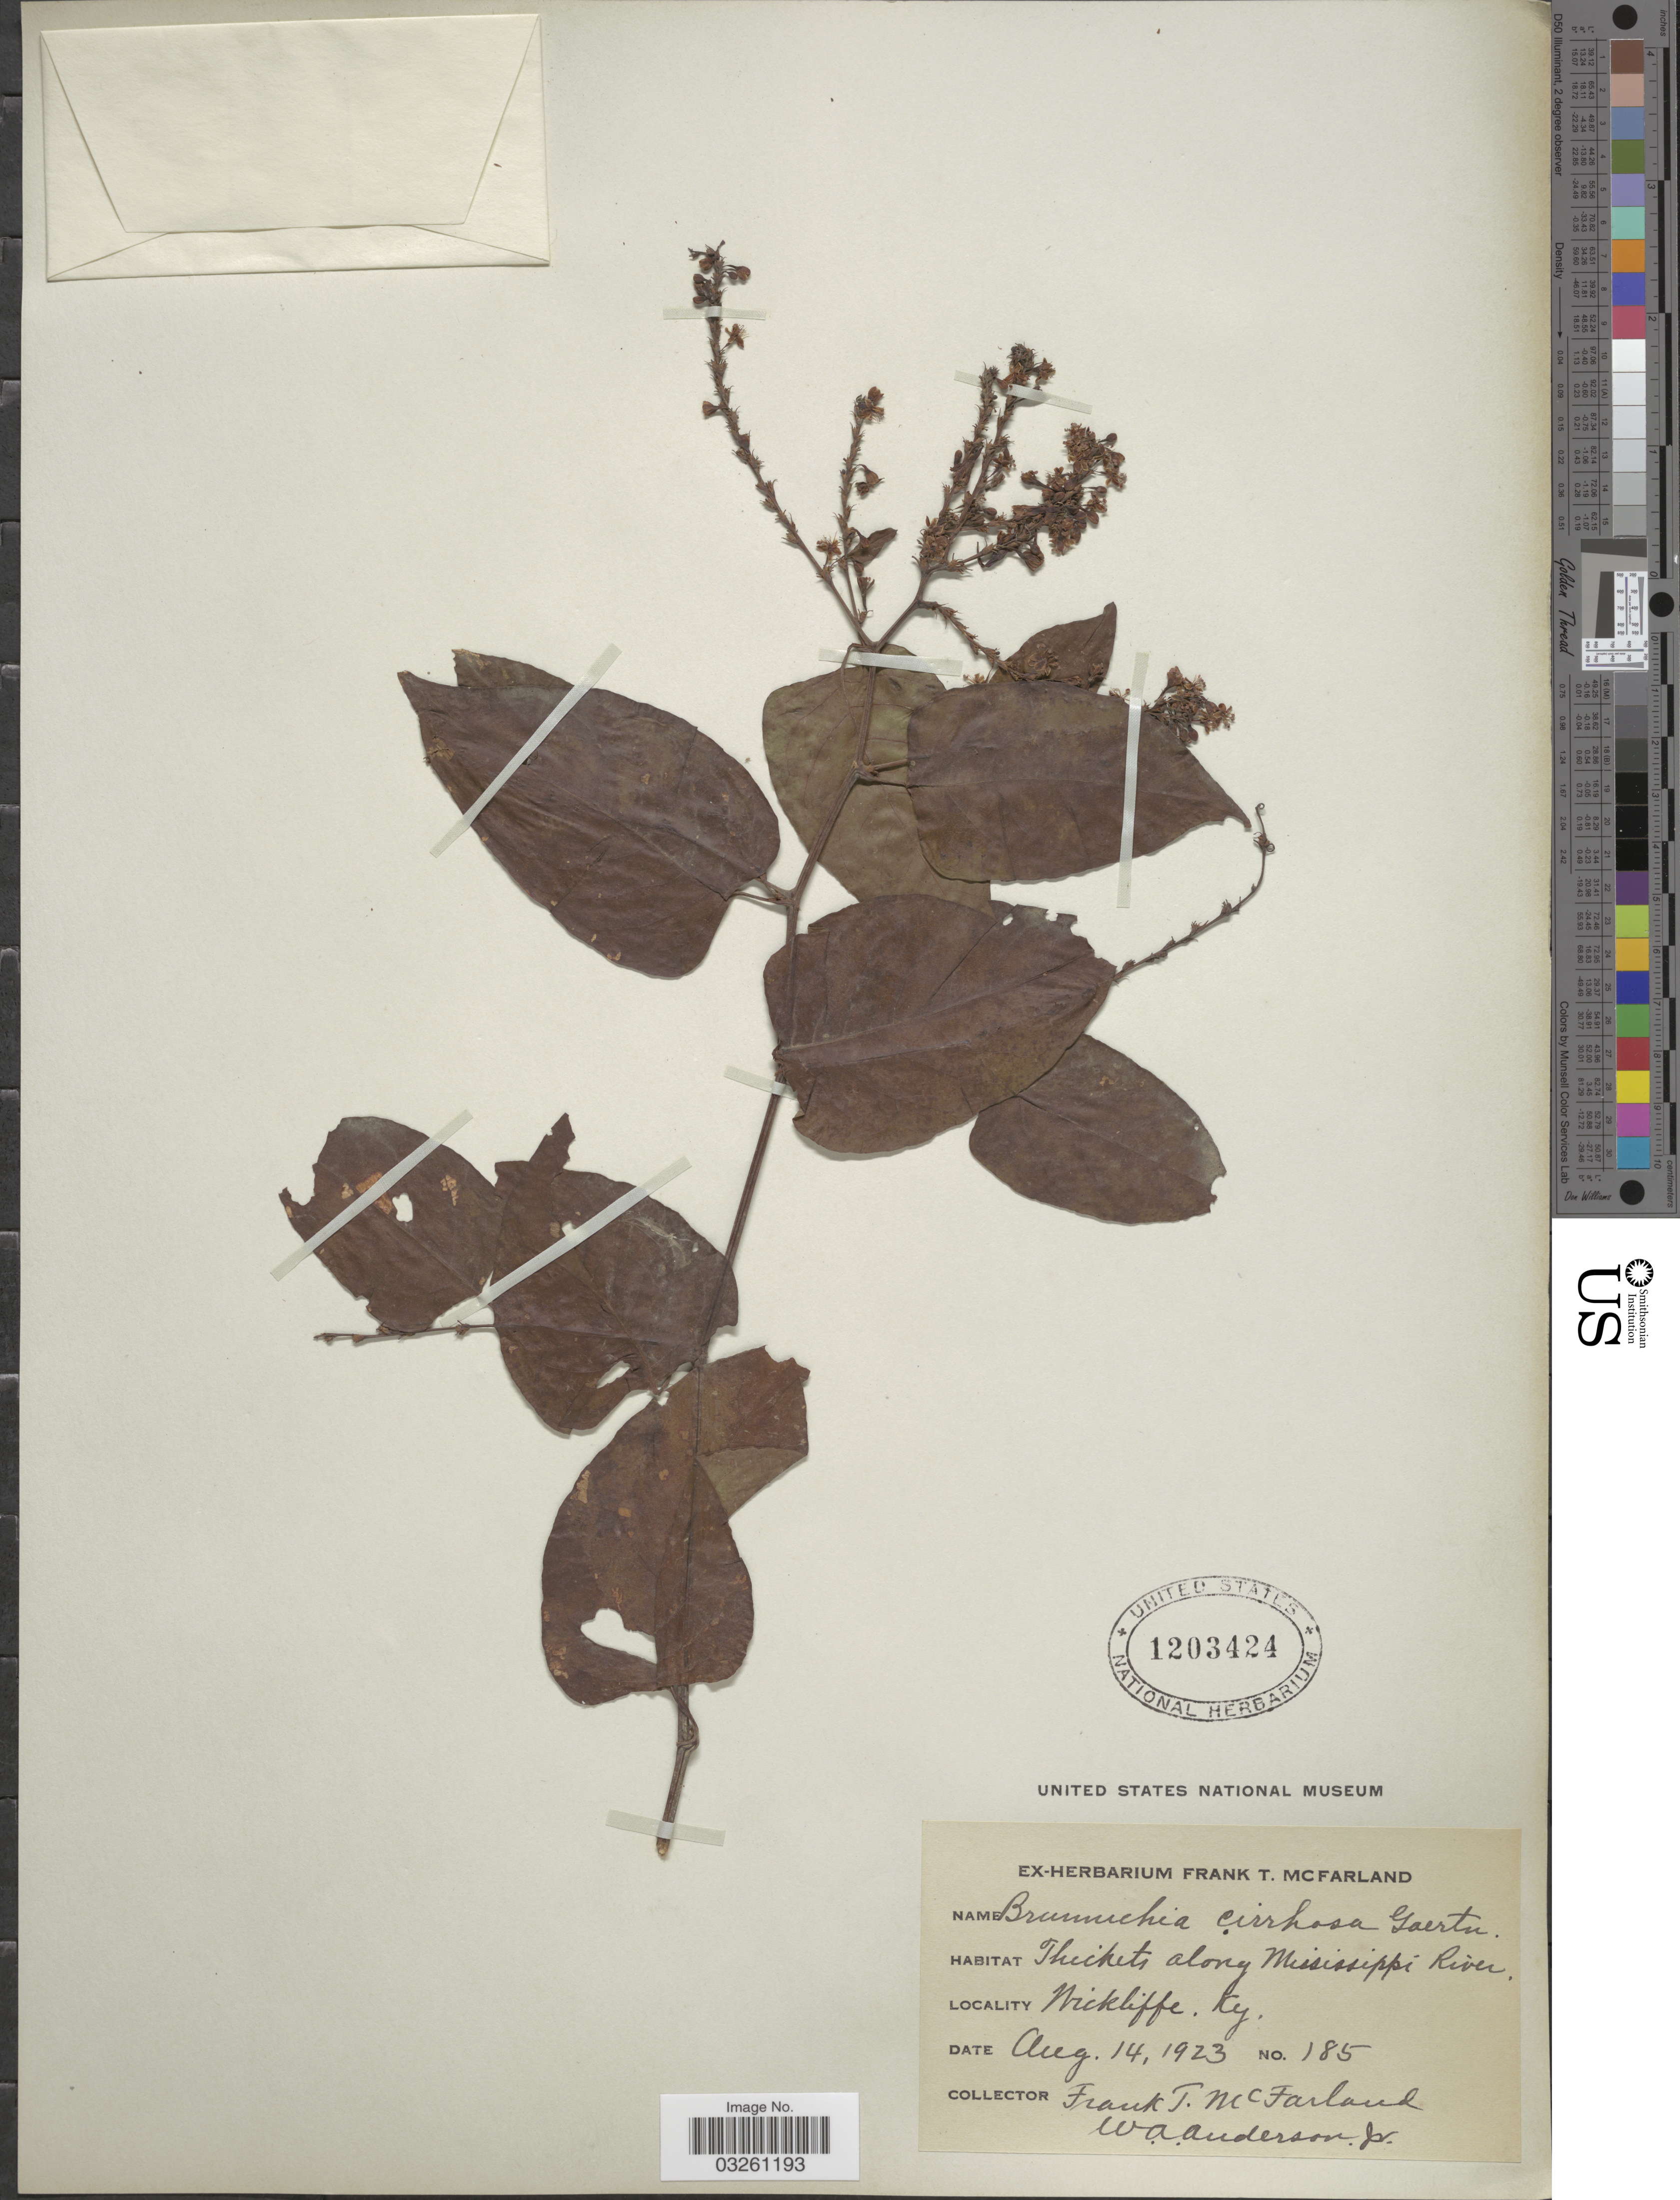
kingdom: Plantae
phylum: Tracheophyta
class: Magnoliopsida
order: Caryophyllales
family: Polygonaceae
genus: Brunnichia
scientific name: Brunnichia cirrhosa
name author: Gaertn.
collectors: F. McFarland & W. A. Anderson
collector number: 185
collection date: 1923-08-14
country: United States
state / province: Kentucky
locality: Thickets along Mississippi River. Wickliffe.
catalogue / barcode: US 1203424